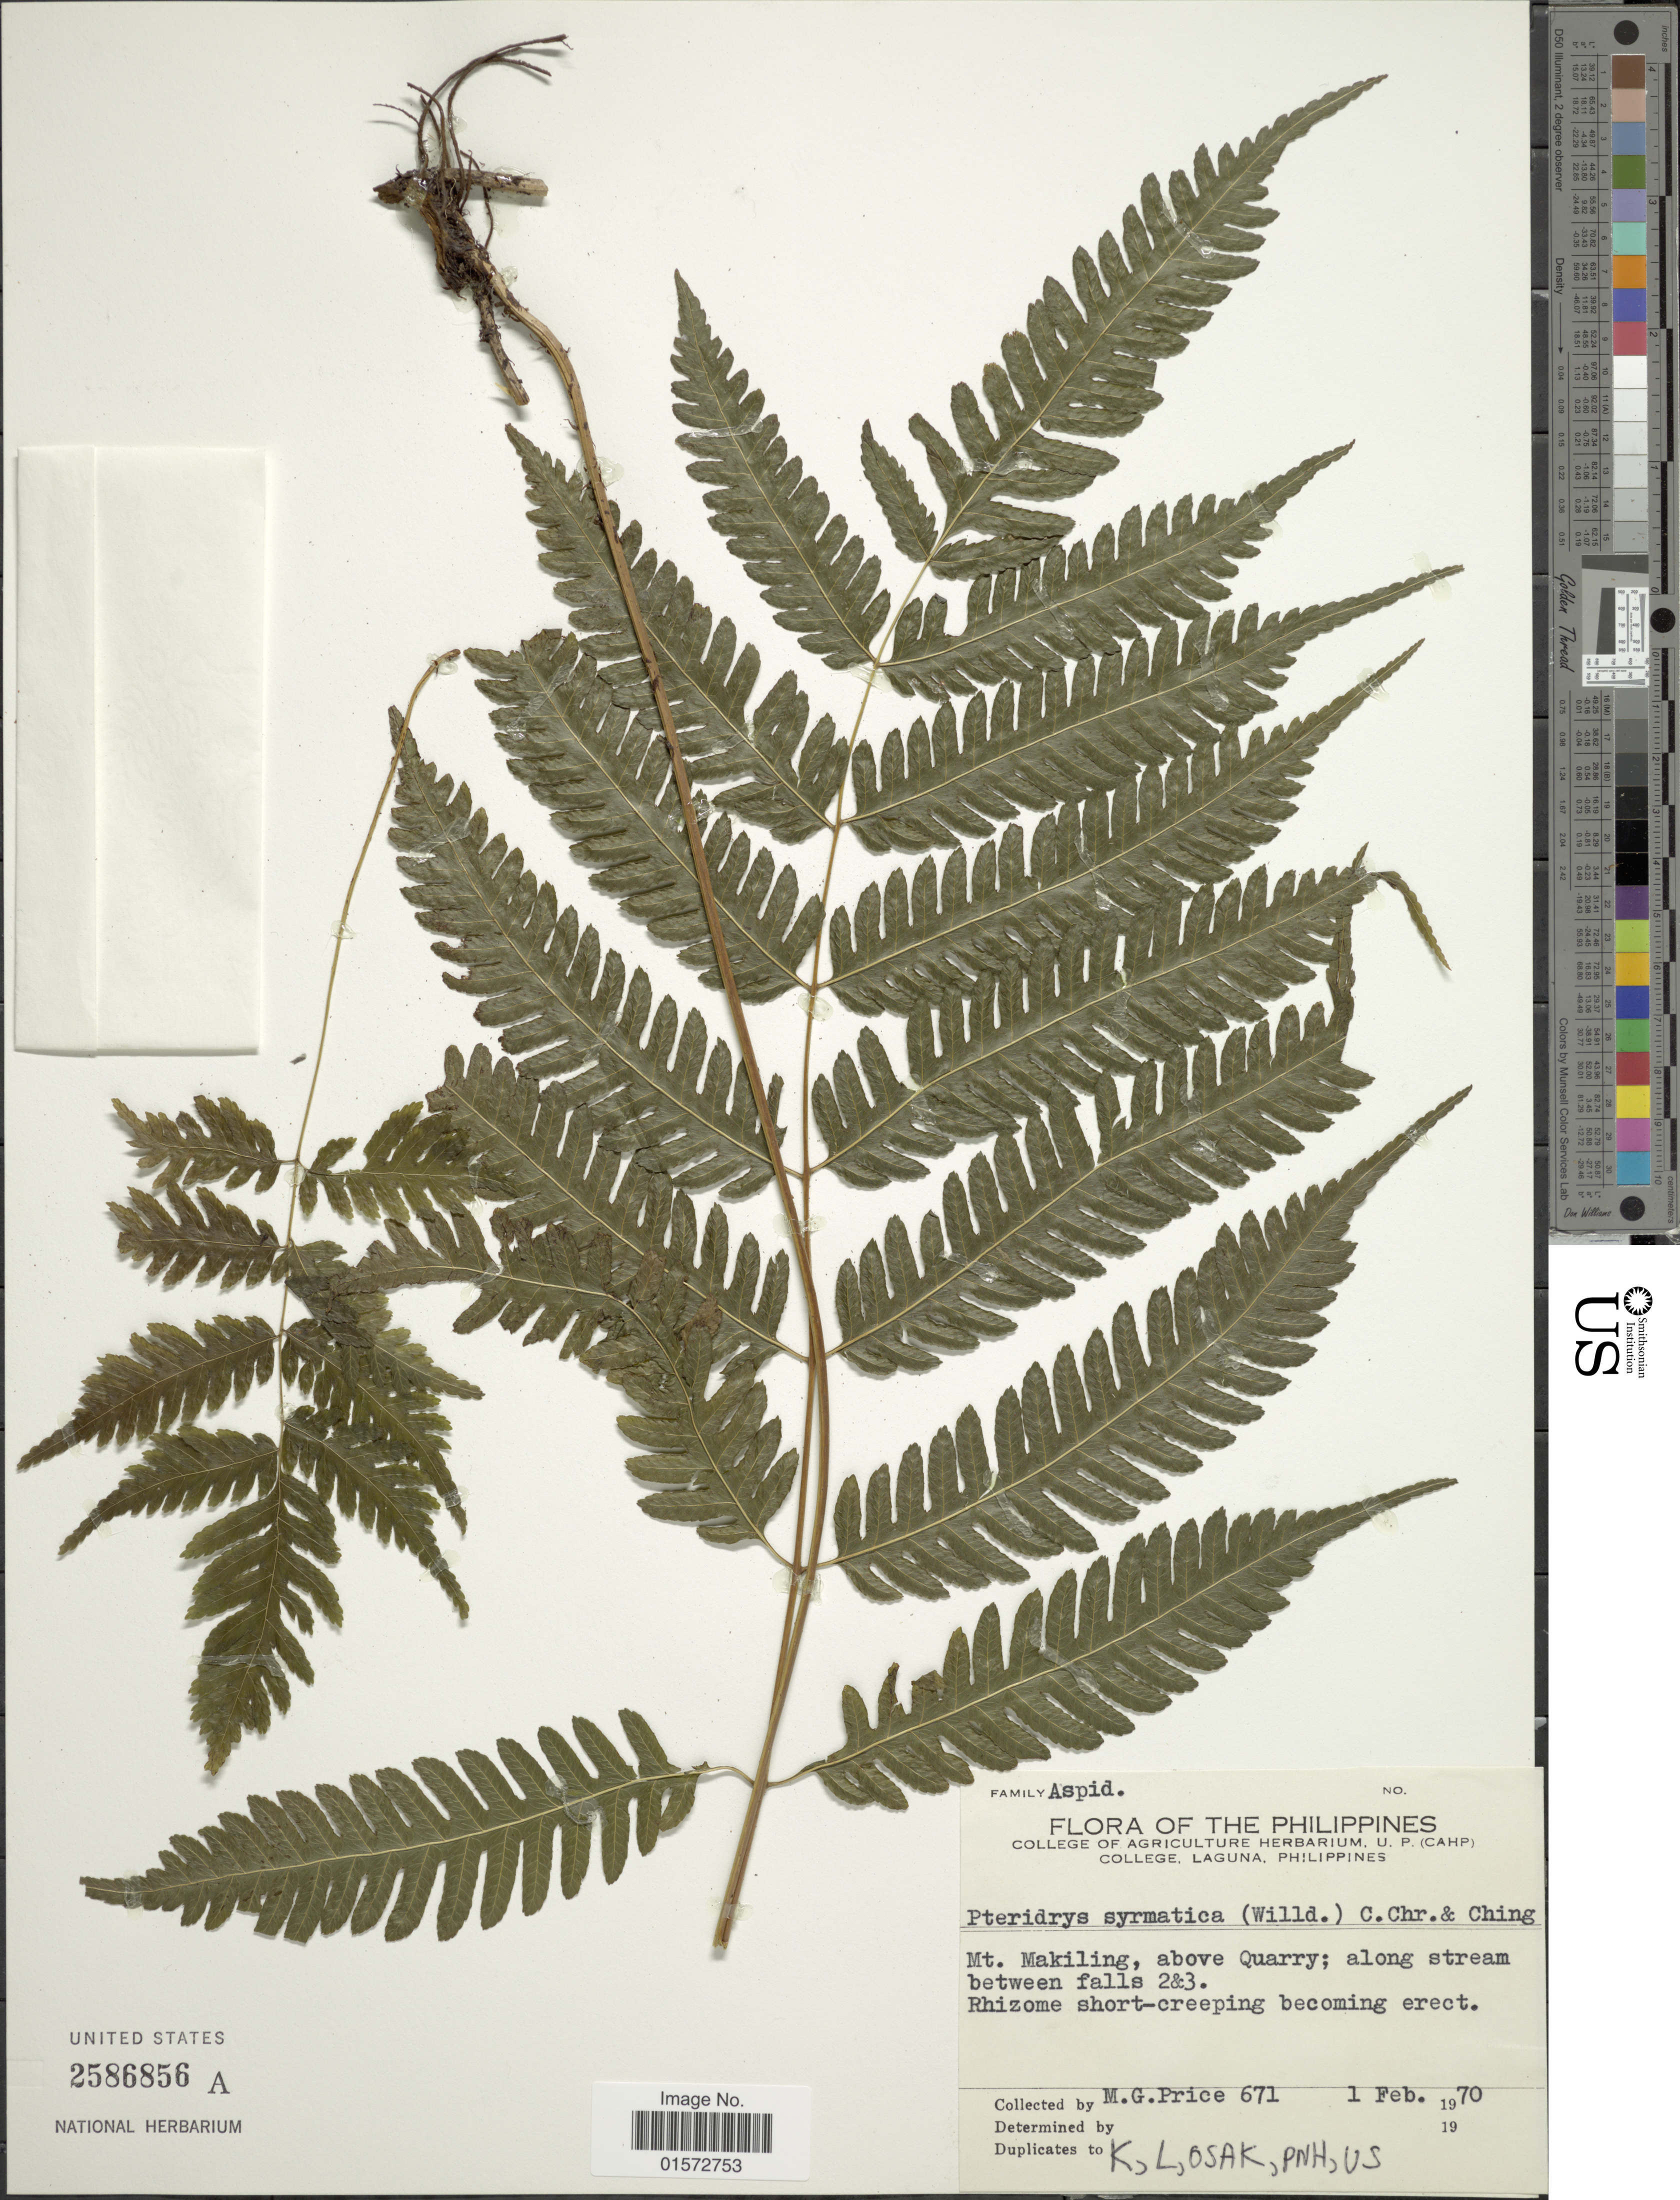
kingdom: Plantae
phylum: Tracheophyta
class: Polypodiopsida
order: Polypodiales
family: Tectariaceae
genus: Pteridrys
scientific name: Pteridrys syrmatica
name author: (Willd.) C. Chr. & Ching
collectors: M. G. Price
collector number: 671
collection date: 1970-02-01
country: Philippines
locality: Mt, Makiling, above Quarry; along stream between falls 2&3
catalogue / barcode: US 2586856A